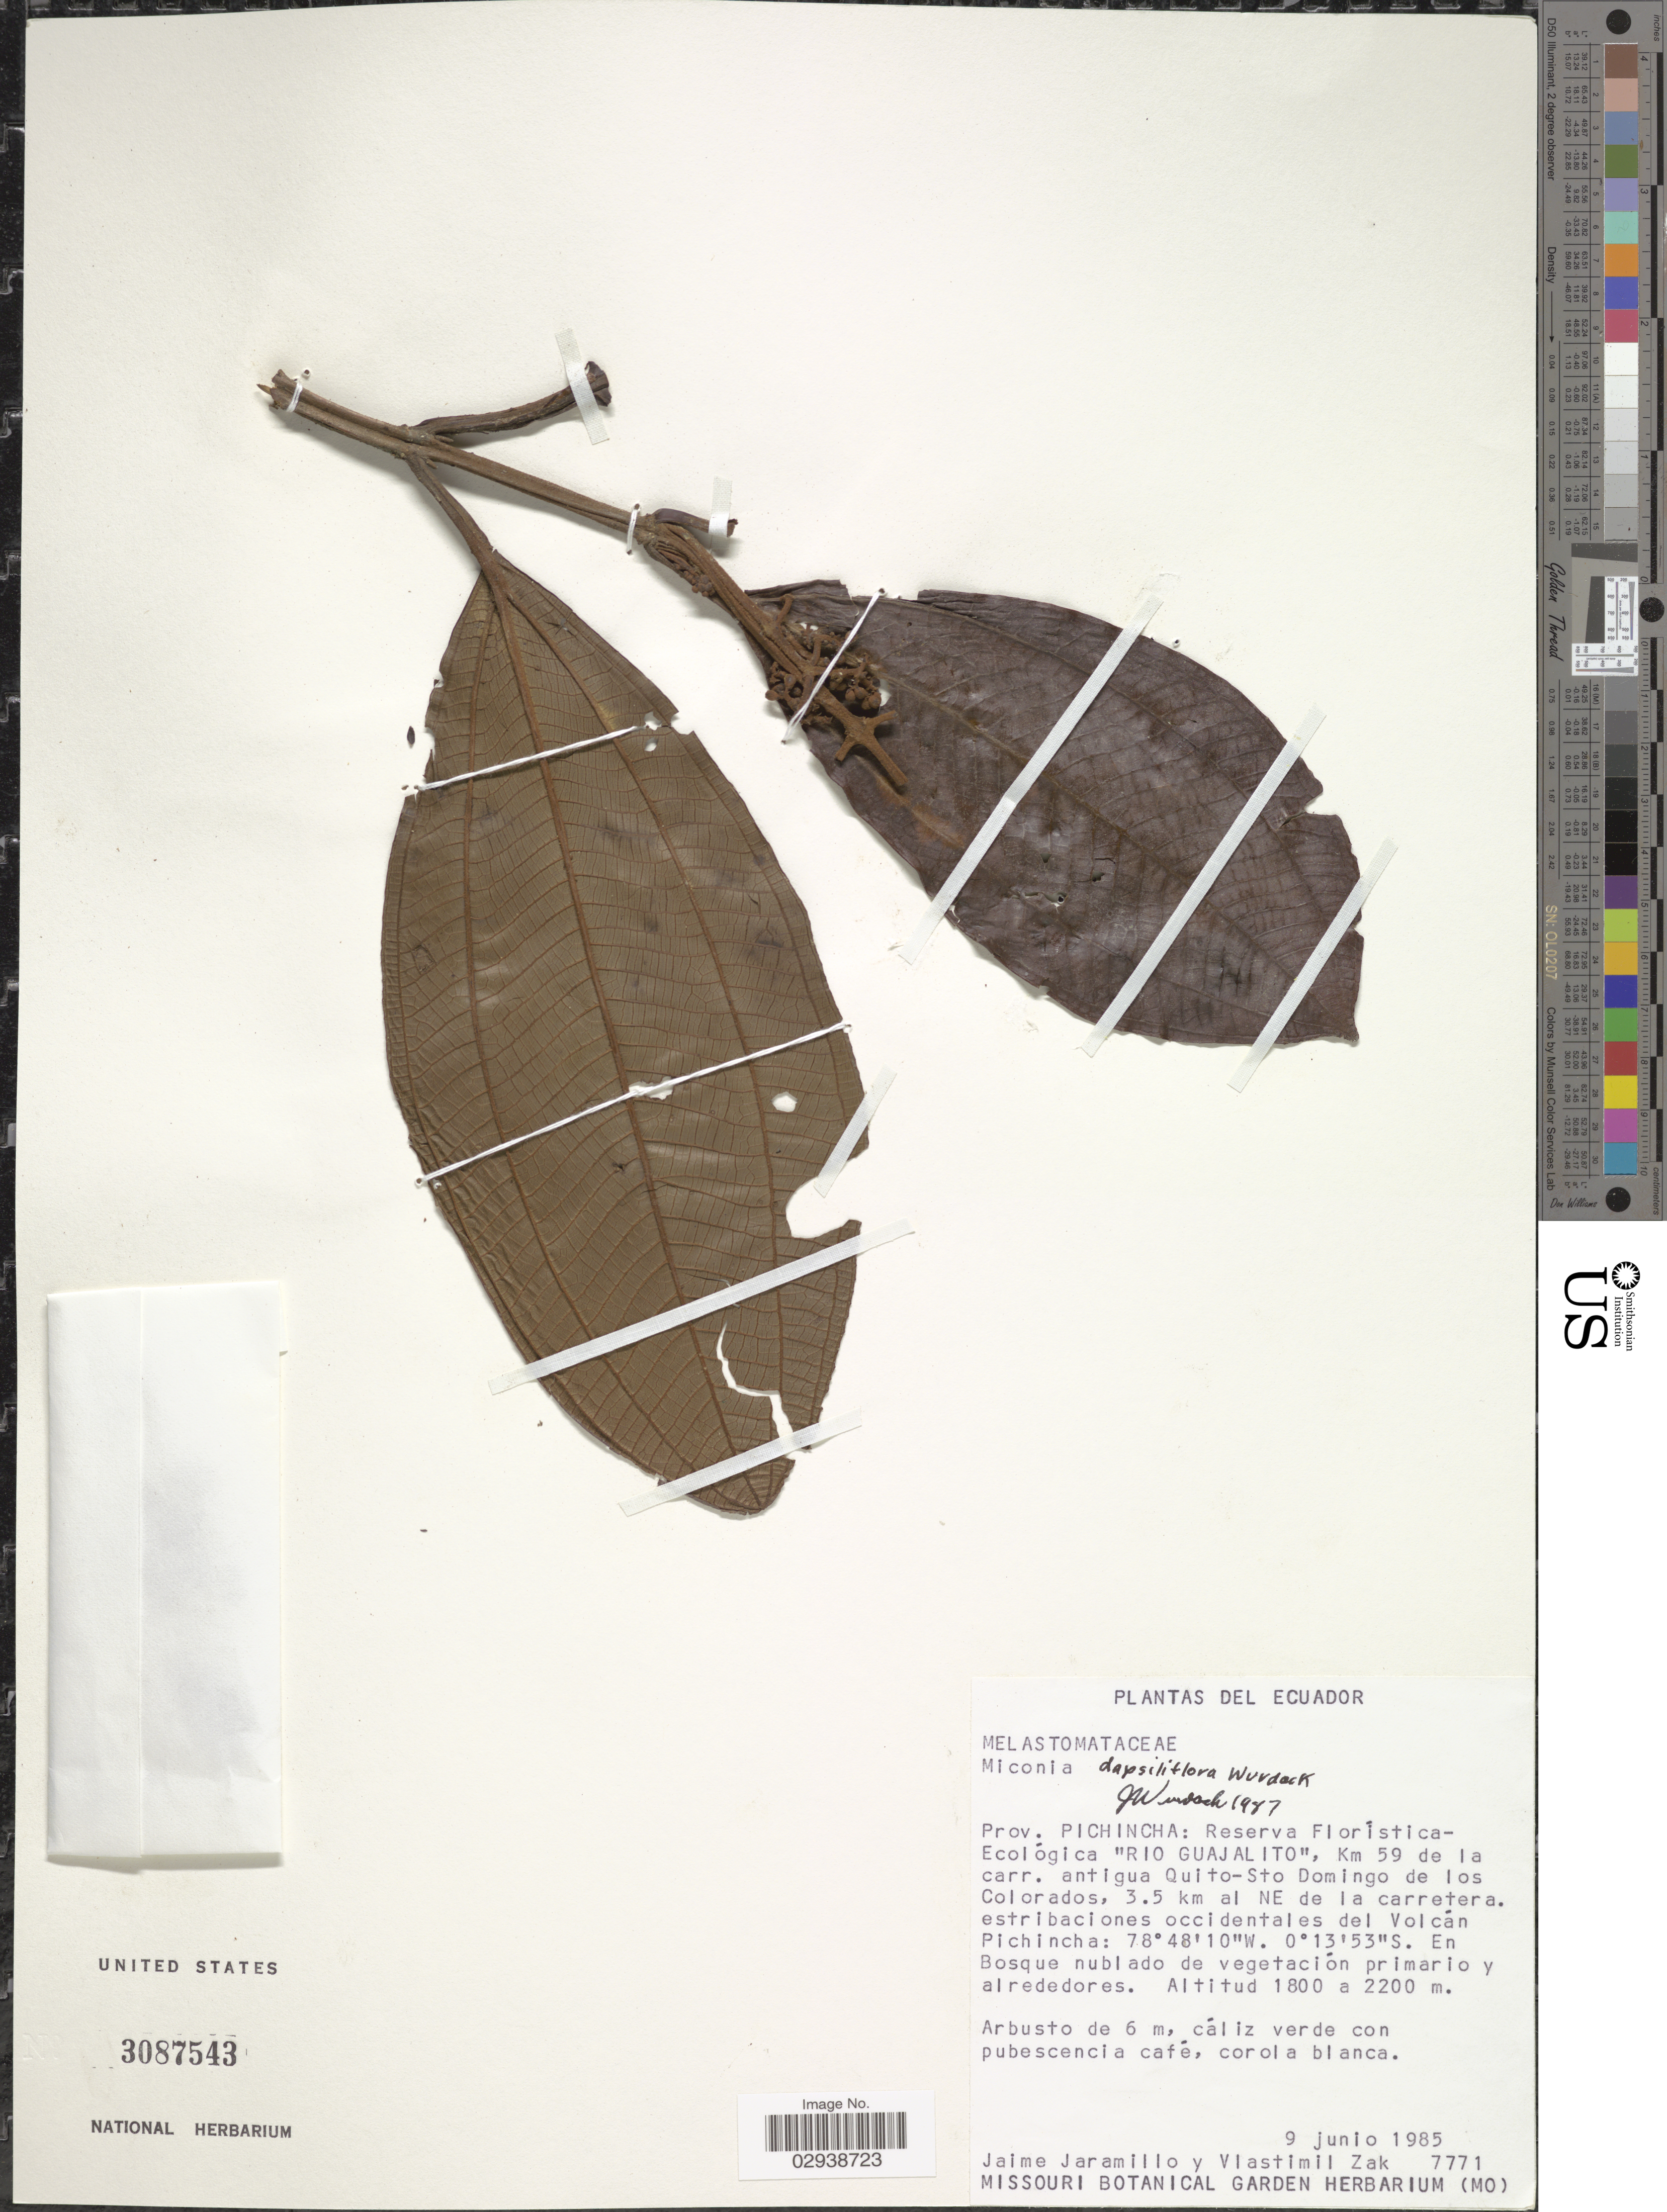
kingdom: Plantae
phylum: Tracheophyta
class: Magnoliopsida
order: Myrtales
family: Melastomataceae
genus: Miconia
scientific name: Miconia dapsiliflora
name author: Wurdack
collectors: J. Jaramillo & V. Zak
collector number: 7771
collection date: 1985-06-09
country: Ecuador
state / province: Pichincha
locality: Prov. Pichincha: Reserva Floristica Ecológica "Rio Guajalito", Km 59 de la carr. antigua Quito-Sto Domingo de los Colorados, 3.5 km al NE de la carretera, estribaciones occidentales del volcán Pichincha.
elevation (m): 1800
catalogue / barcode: US 3087543